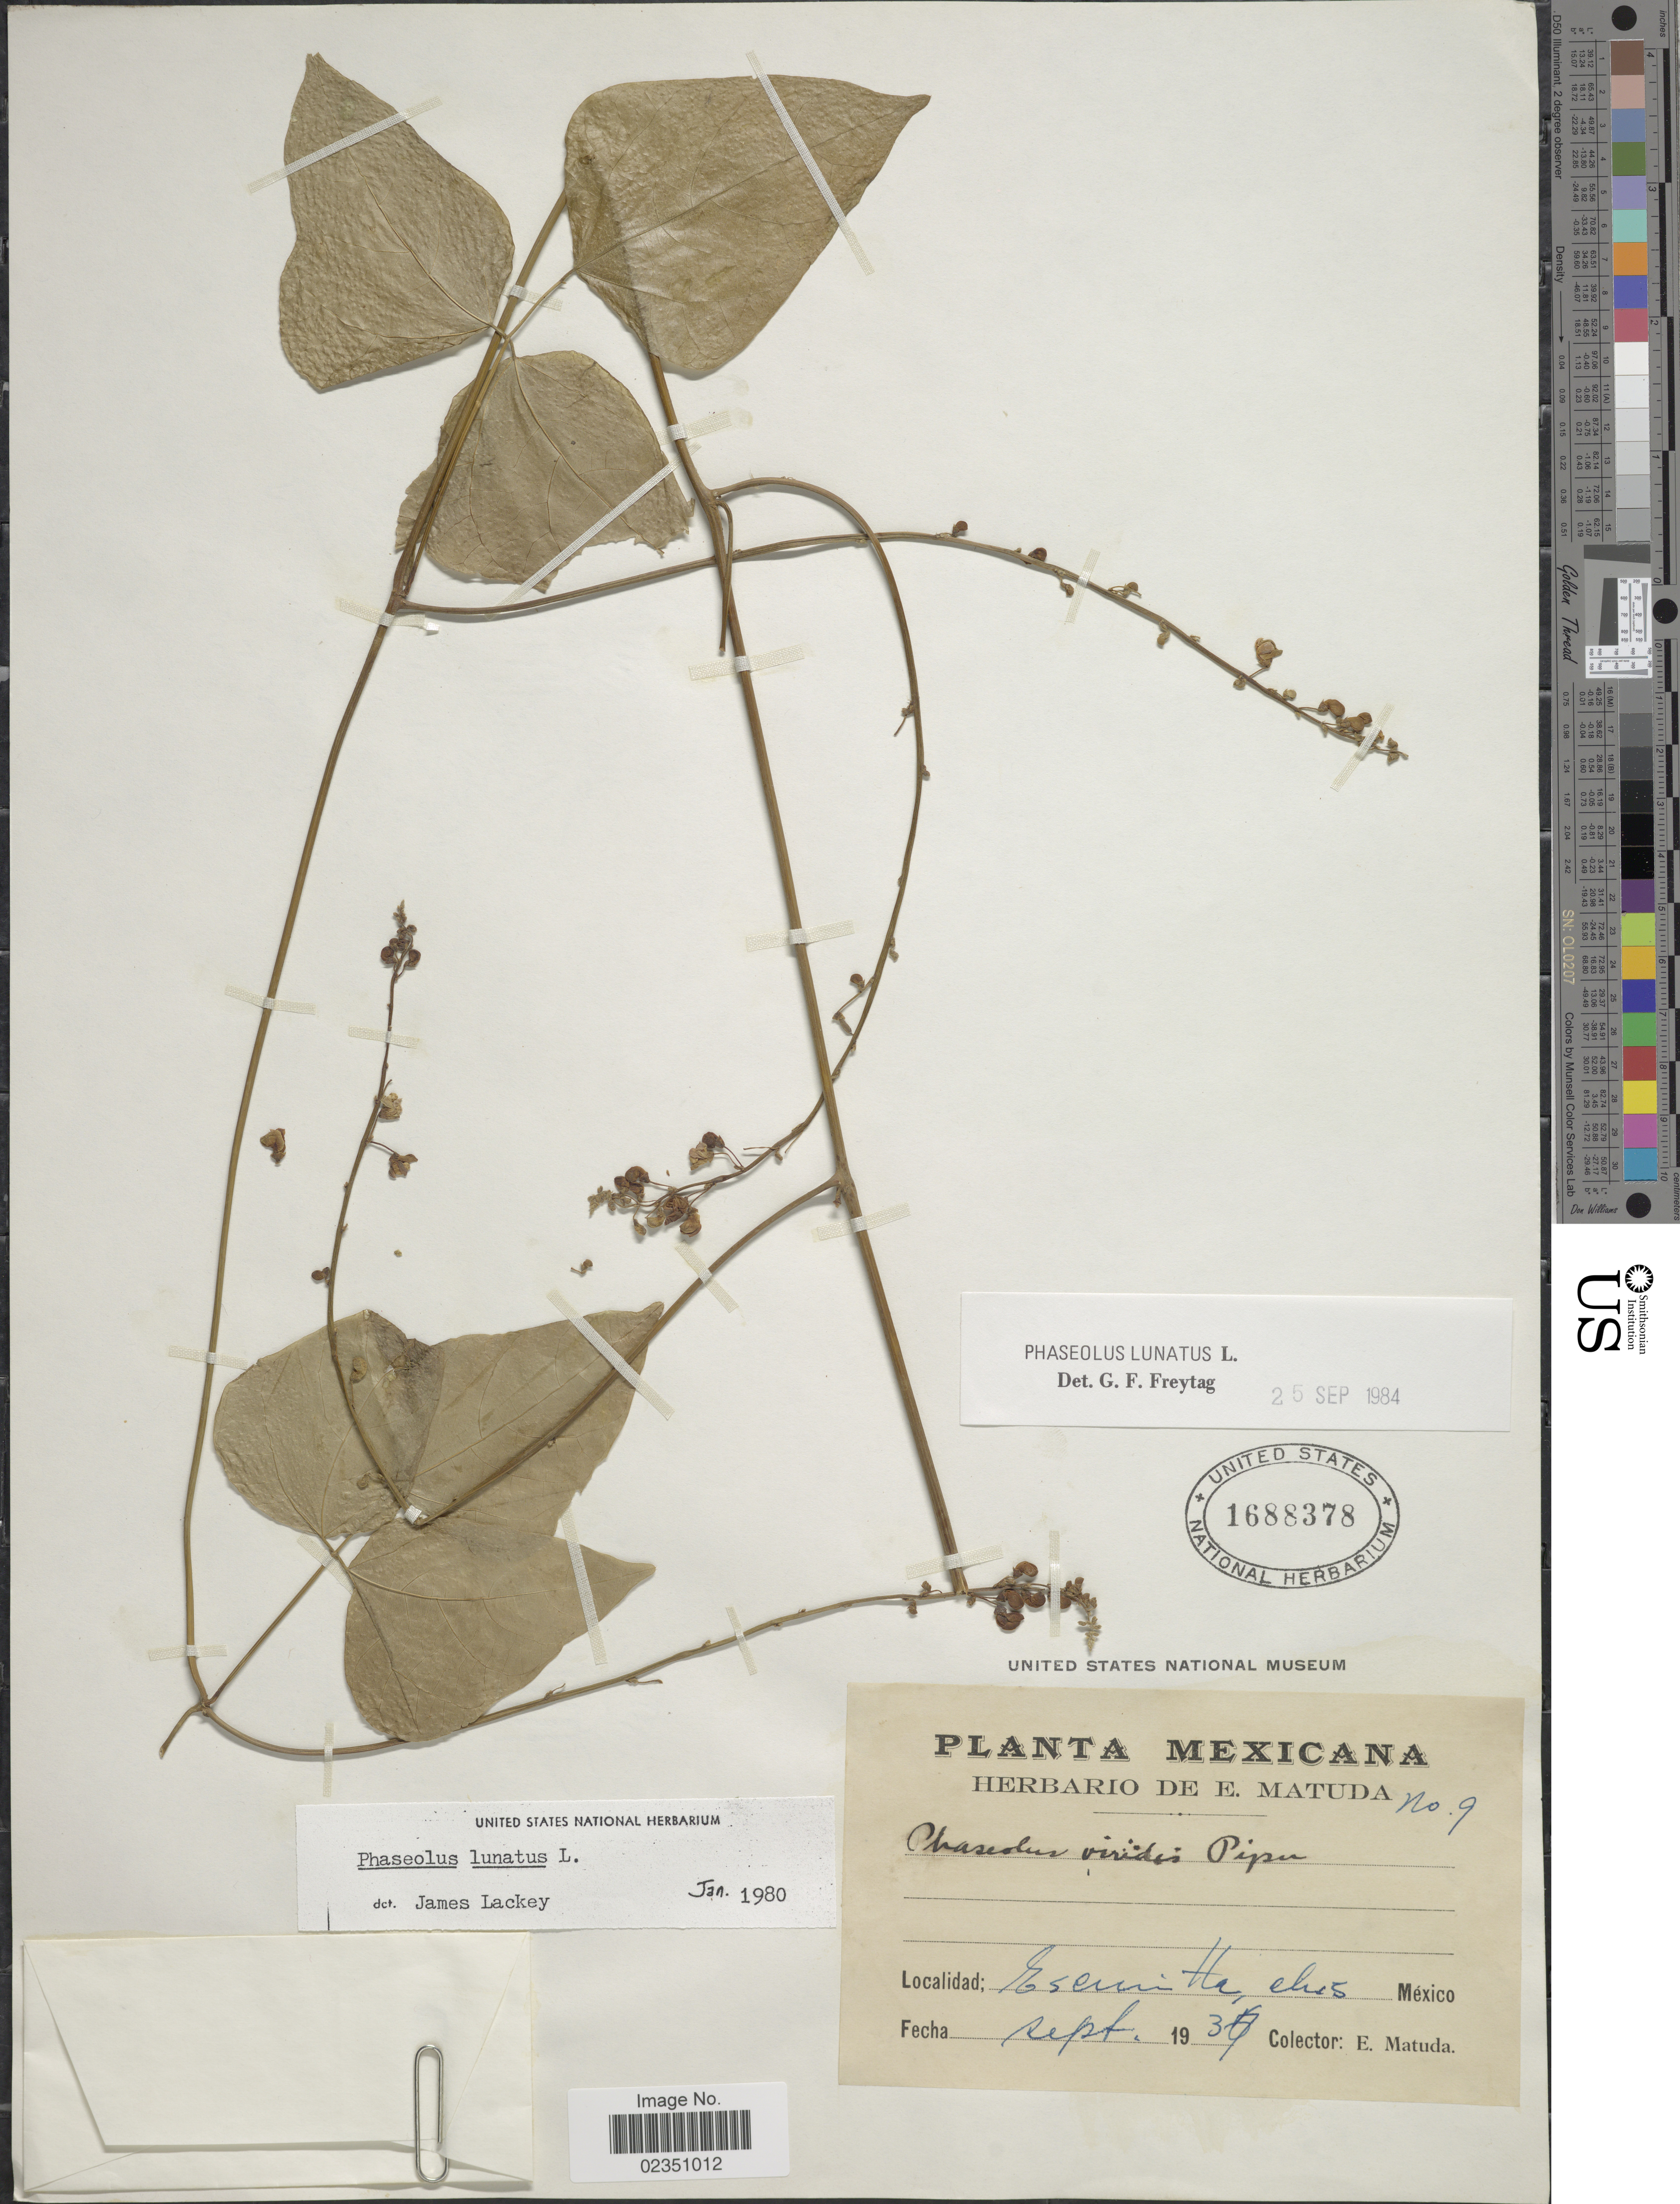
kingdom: Plantae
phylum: Tracheophyta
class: Magnoliopsida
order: Fabales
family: Fabaceae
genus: Phaseolus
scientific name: Phaseolus lunatus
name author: L.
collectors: E. Matuda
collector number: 9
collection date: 1937-09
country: Mexico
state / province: Chiapas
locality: Escuintla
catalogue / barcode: US 1688378